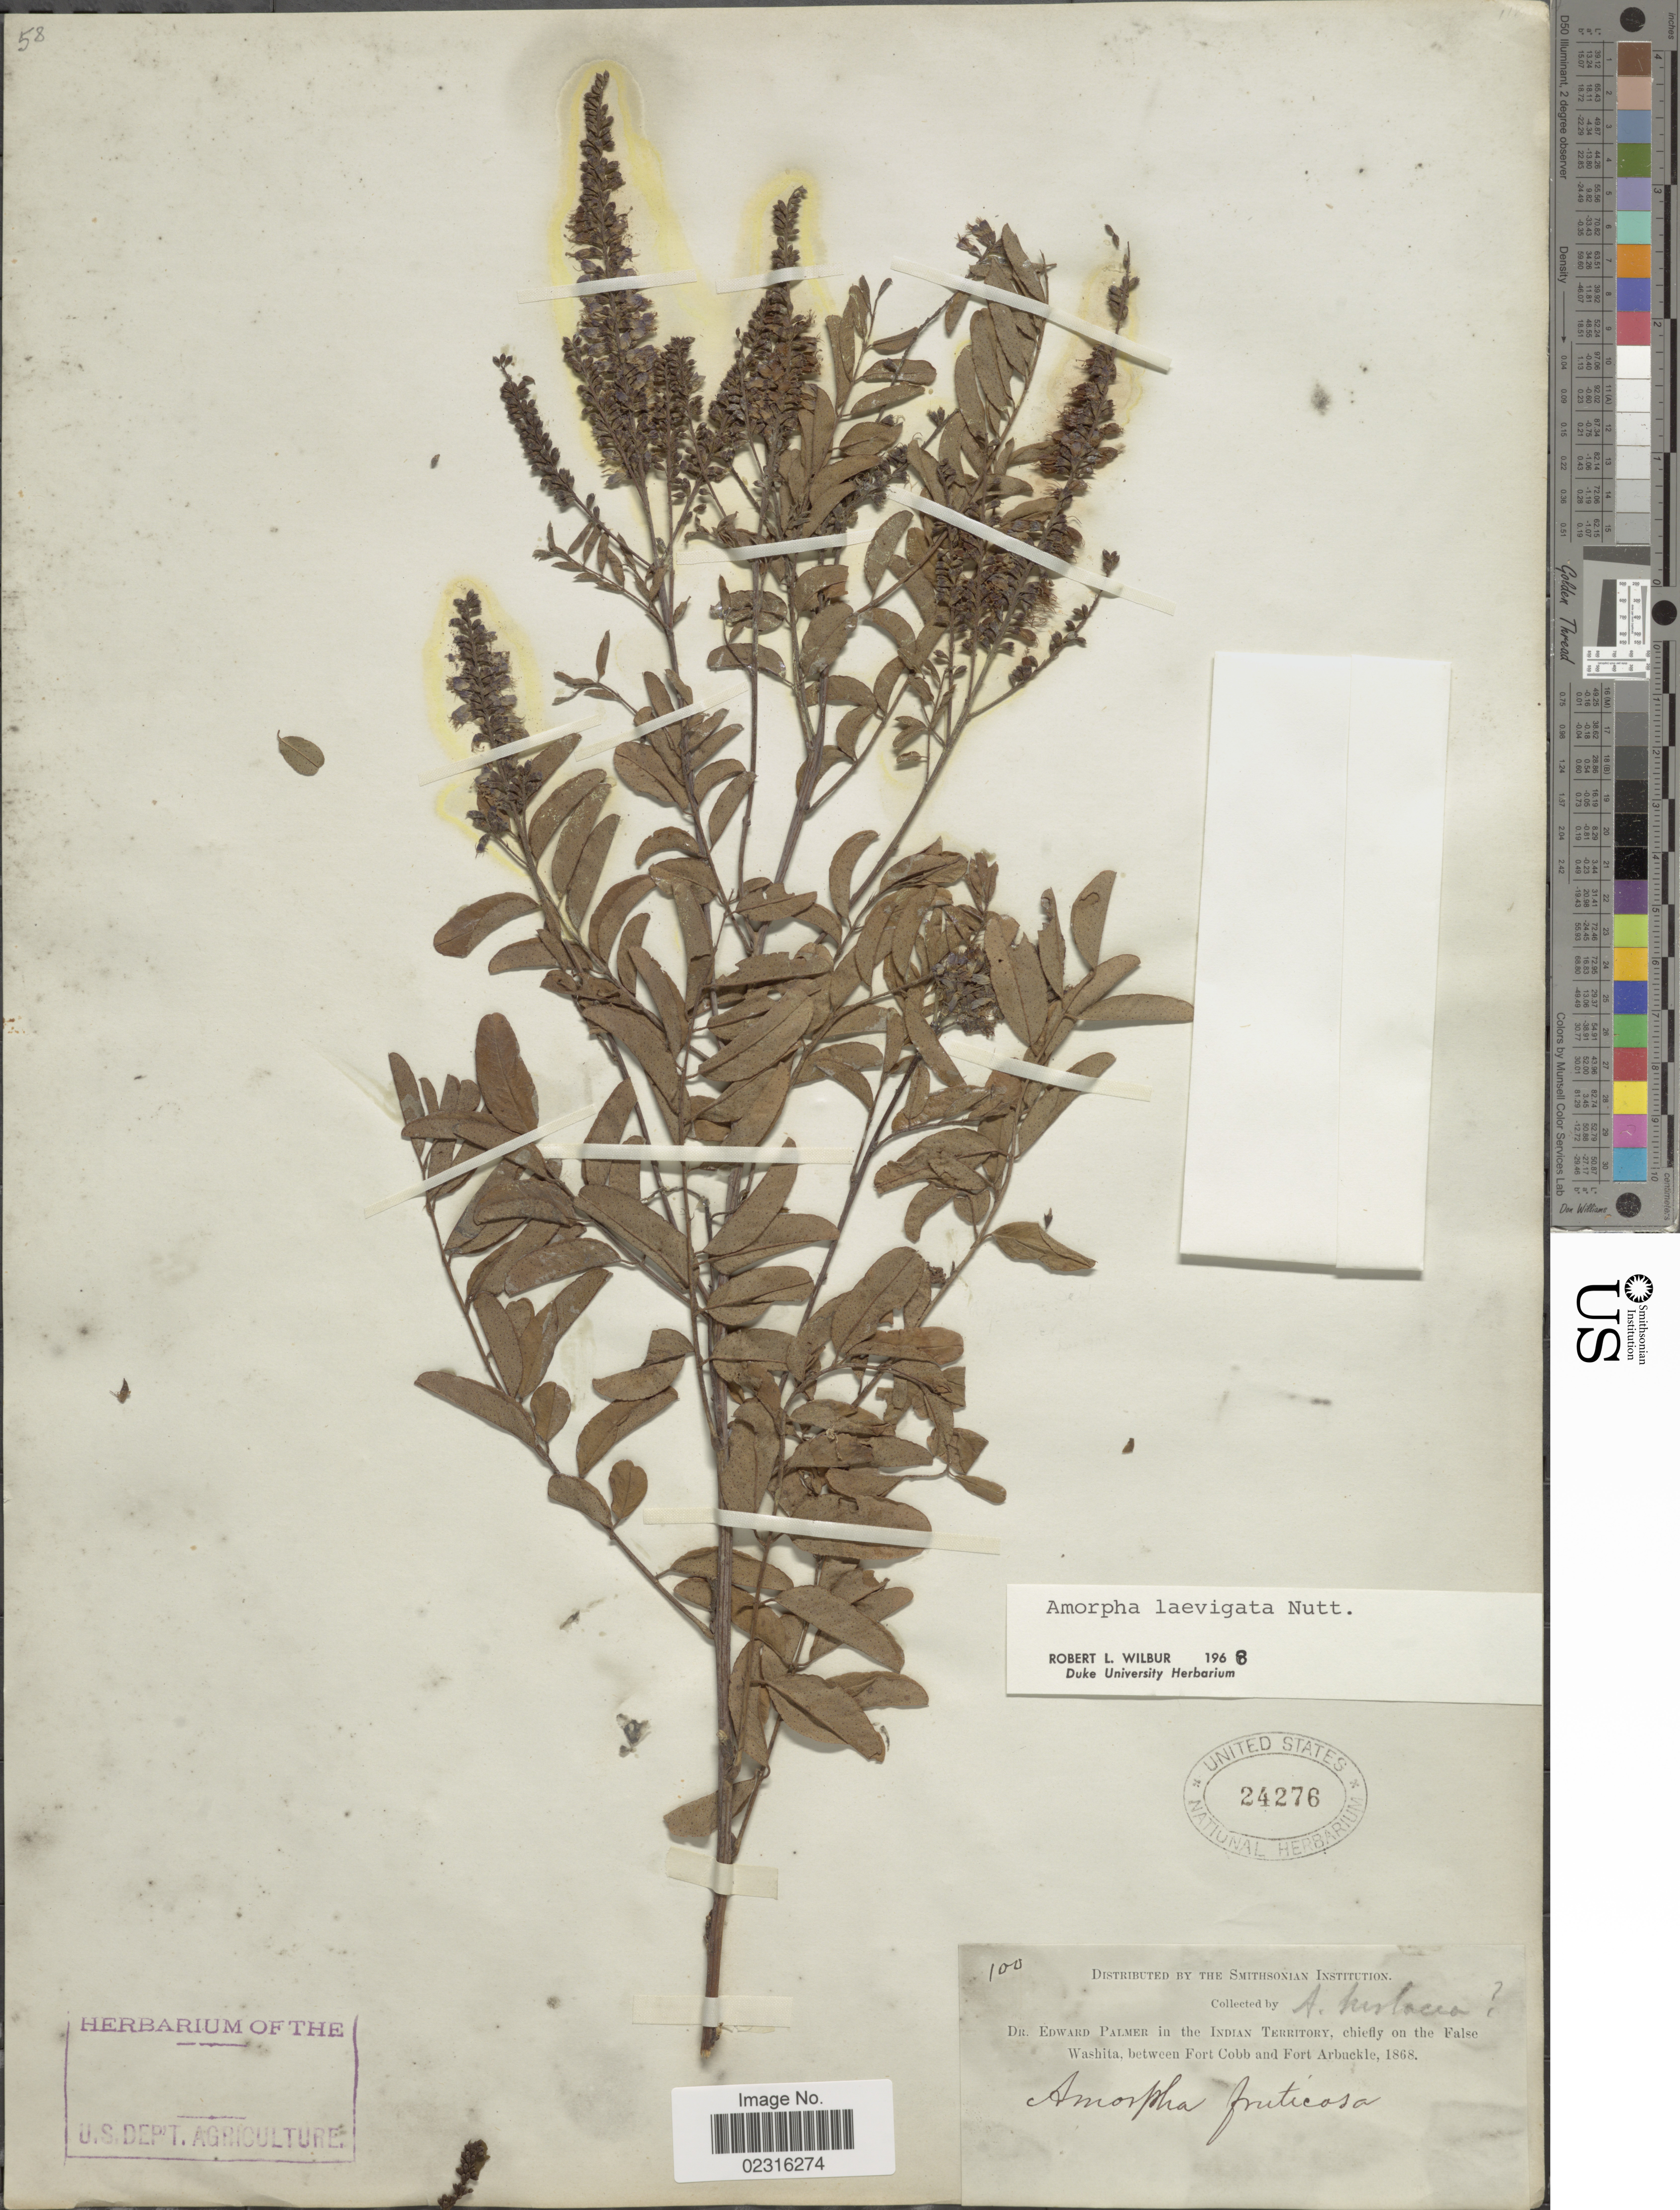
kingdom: Plantae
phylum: Tracheophyta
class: Magnoliopsida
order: Fabales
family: Fabaceae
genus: Amorpha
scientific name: Amorpha laevigata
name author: Nutt.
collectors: E. Palmer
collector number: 100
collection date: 1868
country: United States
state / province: Oklahoma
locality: Indian Territory, chiefly on the False Washita, between Fort Cobb and Fort Arbuckle.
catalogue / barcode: US 24276